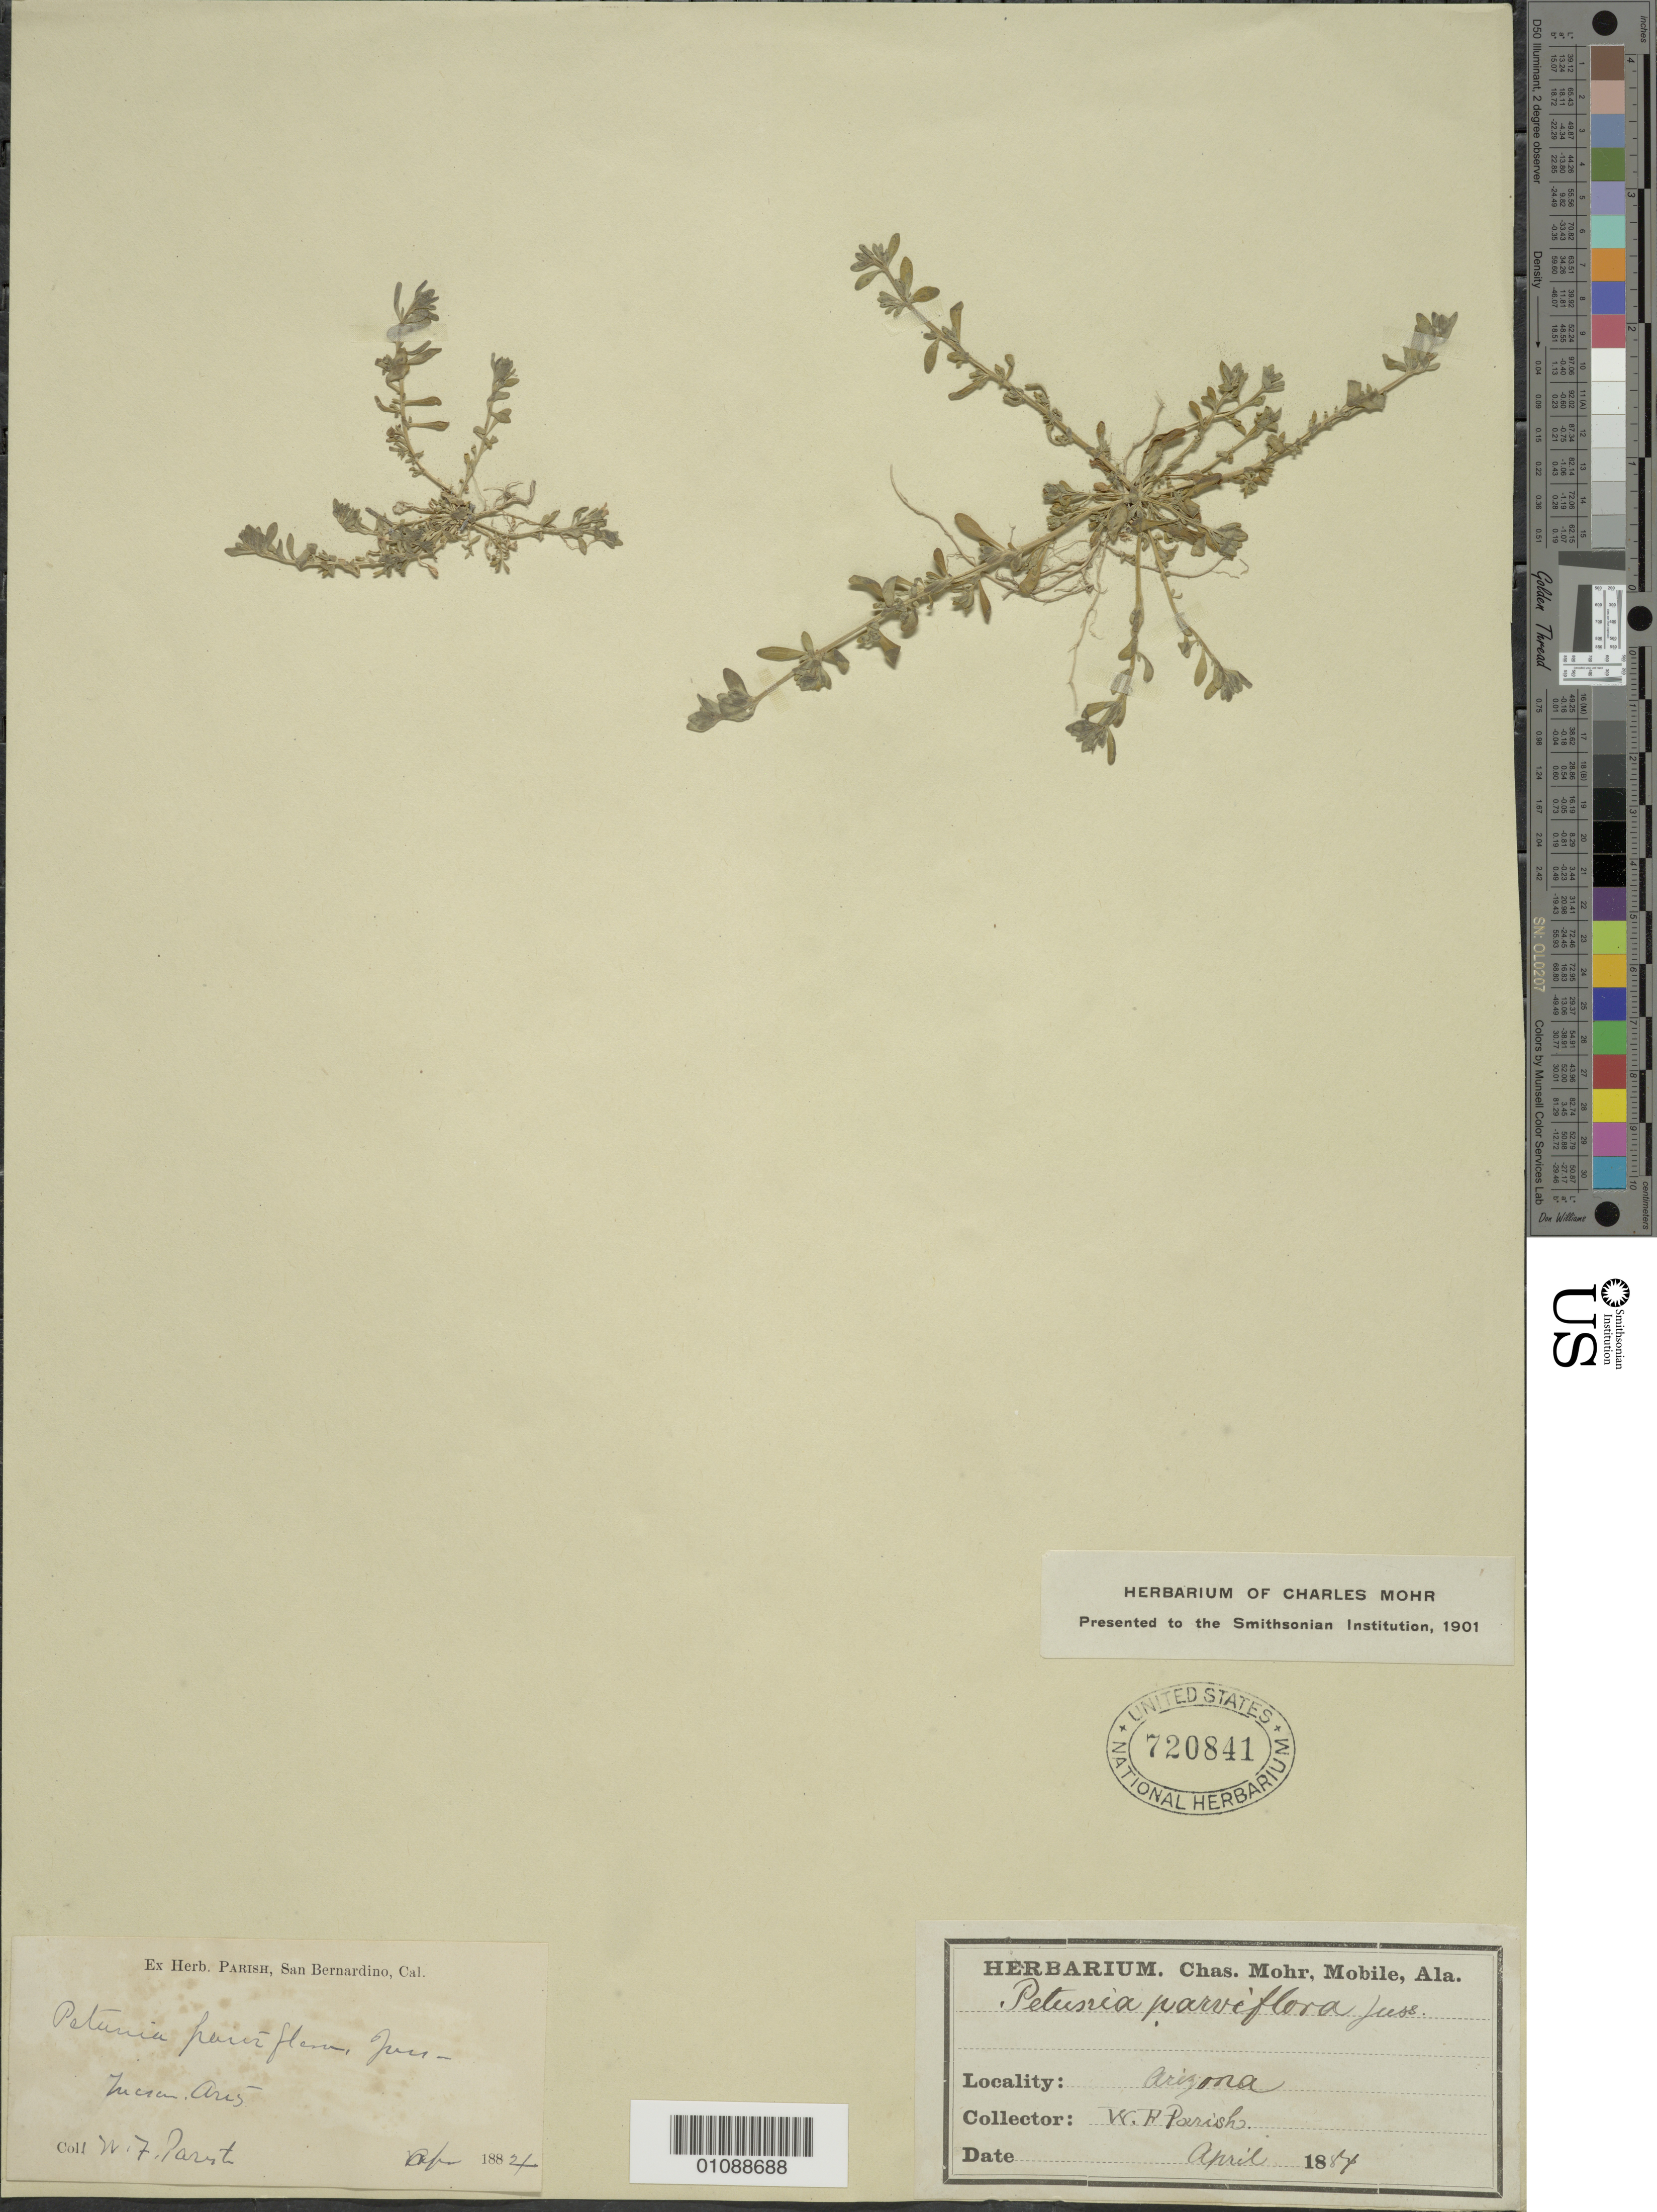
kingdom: Plantae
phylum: Tracheophyta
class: Magnoliopsida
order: Solanales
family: Solanaceae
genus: Petunia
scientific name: Petunia parviflora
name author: Juss.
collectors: W. F. Parish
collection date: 1884-04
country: United States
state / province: Arizona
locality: Tucson.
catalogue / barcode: US 720841